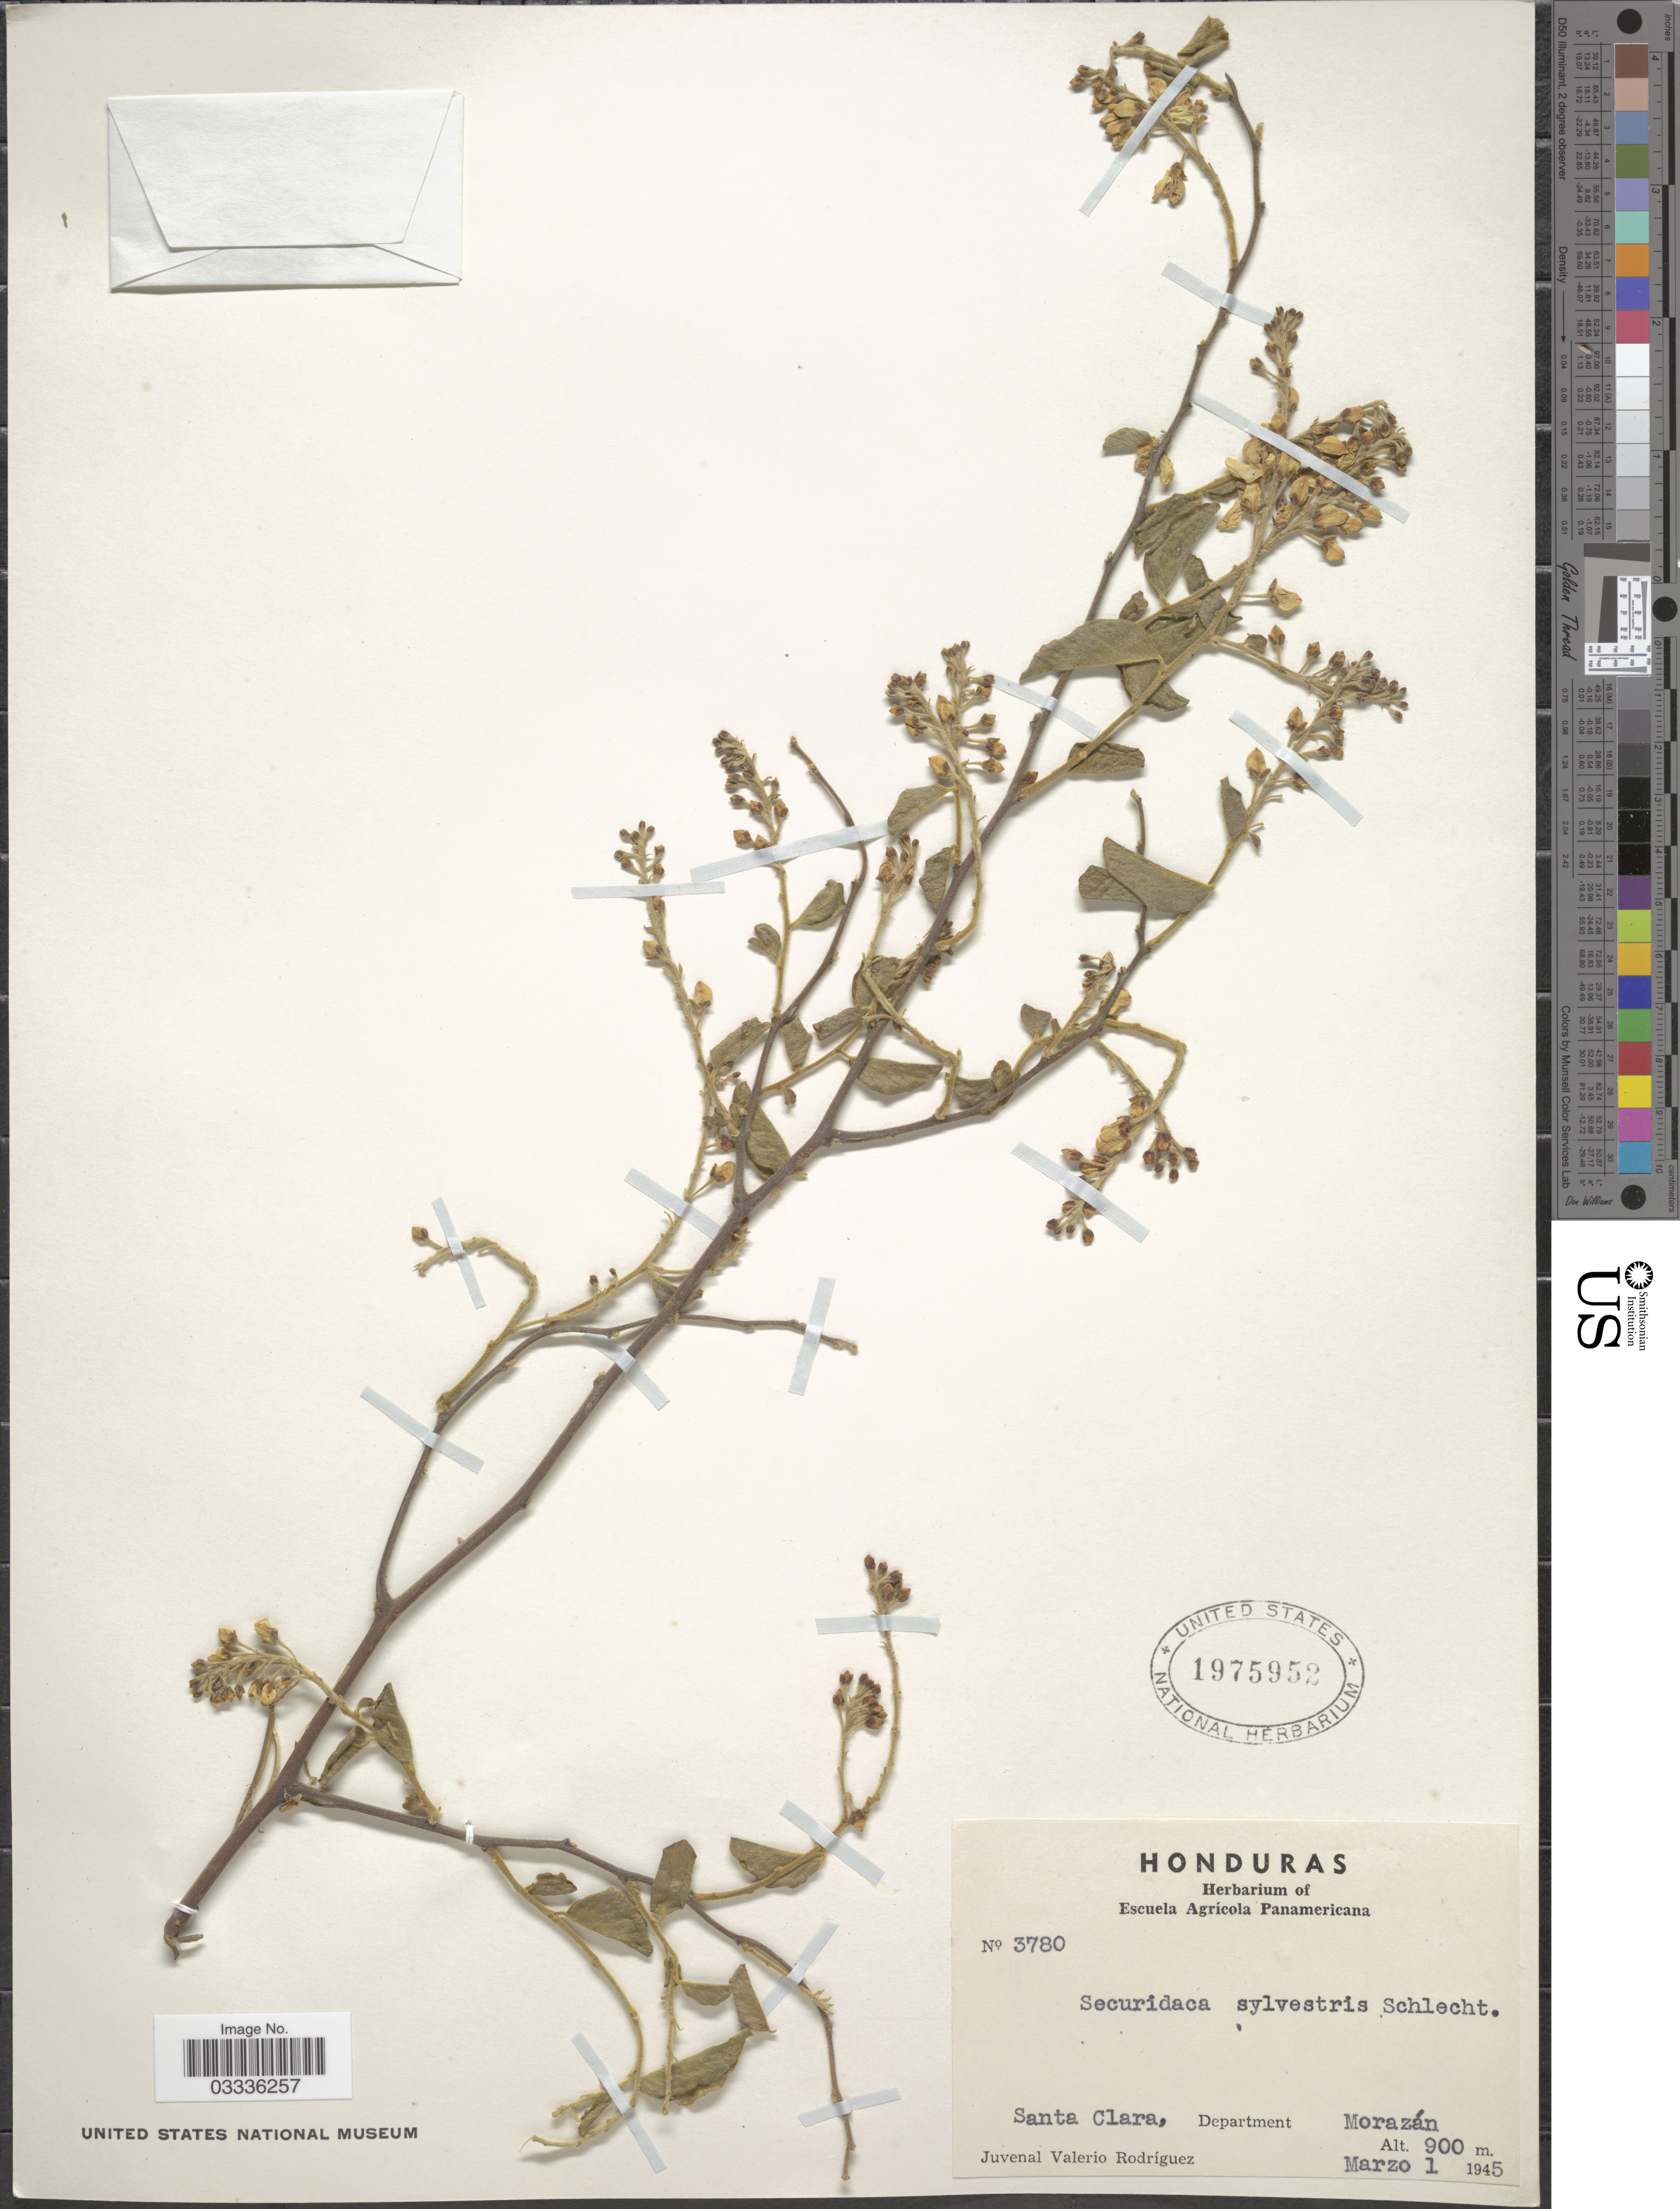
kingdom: Plantae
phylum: Tracheophyta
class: Magnoliopsida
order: Fabales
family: Polygalaceae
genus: Securidaca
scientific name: Securidaca sylvestris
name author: Schltdl.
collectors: J. Rodriguez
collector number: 3780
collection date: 1945-03-01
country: Honduras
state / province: Fco. Morazán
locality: Santa Clara, Department Morazán.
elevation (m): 900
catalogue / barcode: US 1975952